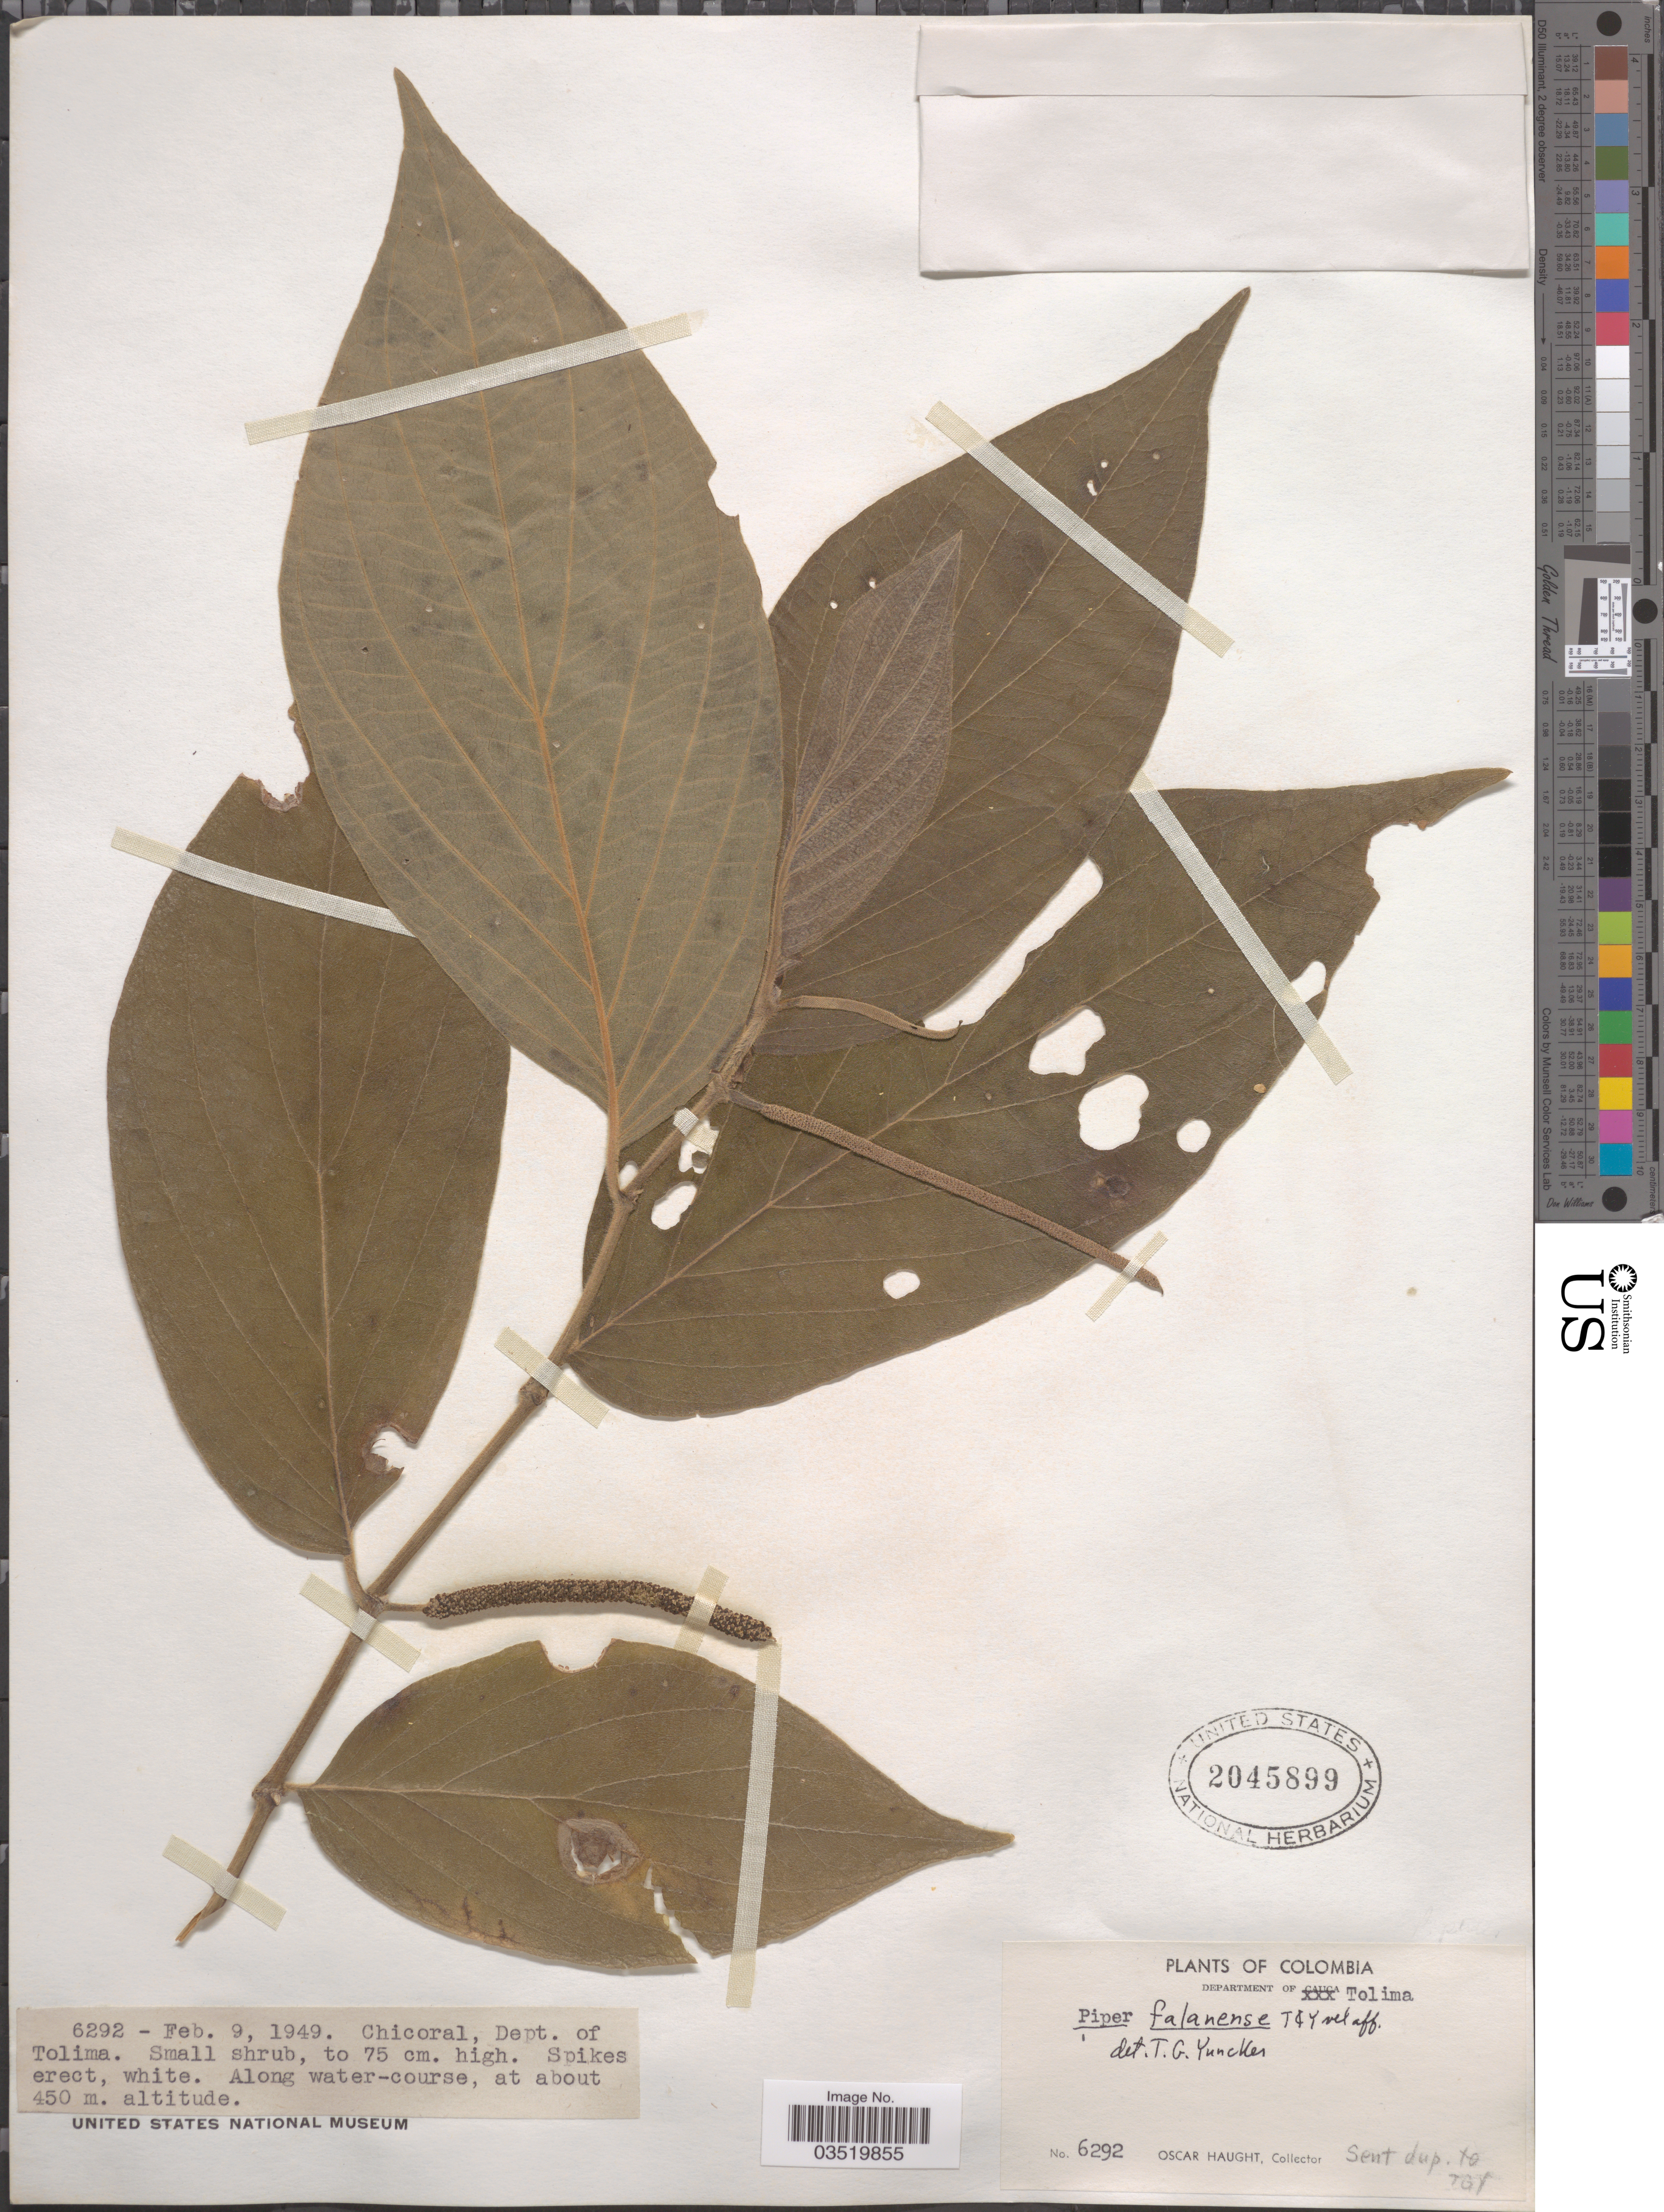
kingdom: Plantae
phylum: Tracheophyta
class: Magnoliopsida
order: Piperales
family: Piperaceae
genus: Piper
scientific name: Piper falanense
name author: Trel. & Yunck.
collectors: O. Haught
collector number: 6292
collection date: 1949-02-09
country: Colombia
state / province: Tolima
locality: Department of Tolima. Chicoral.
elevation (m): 450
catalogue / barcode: US 2045899